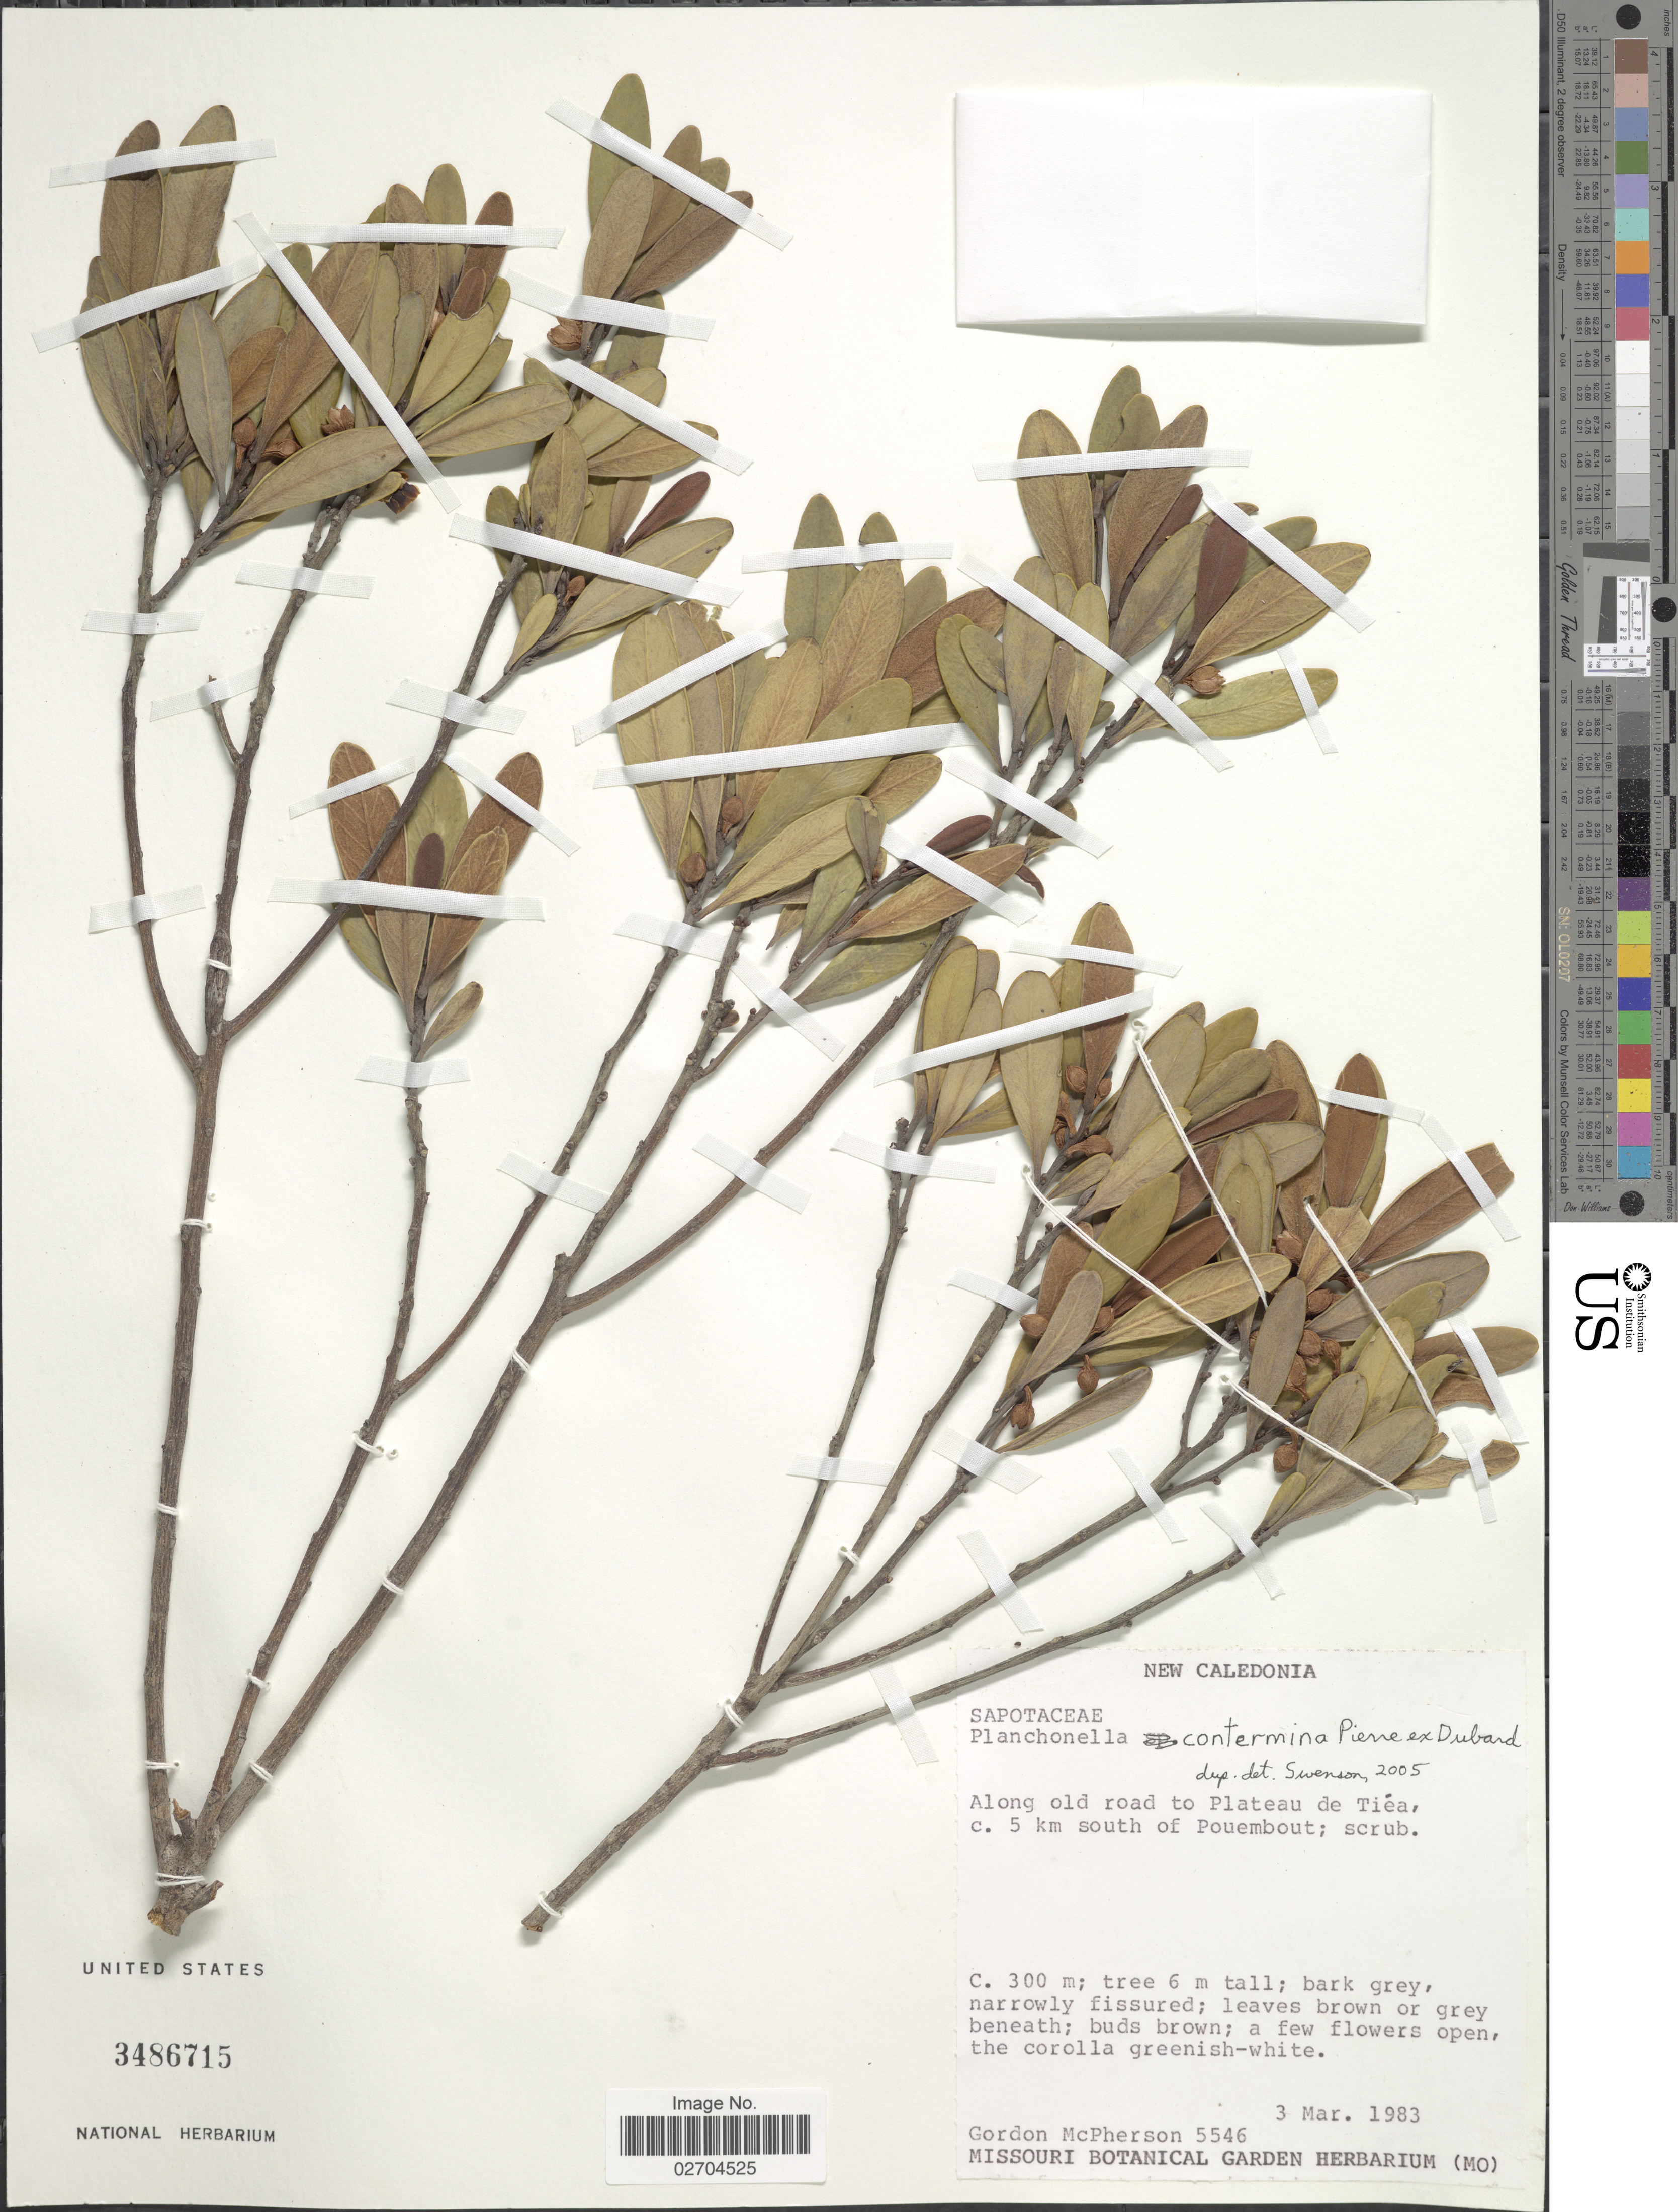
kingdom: Plantae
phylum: Tracheophyta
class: Magnoliopsida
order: Ericales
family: Sapotaceae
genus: Planchonella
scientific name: Planchonella contermina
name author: Pierre ex Dubard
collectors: G. D. McPherson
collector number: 5546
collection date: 1983-03-03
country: New Caledonia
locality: New Caledonia. Along old road to Plateau de Tiea c. 5 km south of Pouembout.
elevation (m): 300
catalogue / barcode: US 3486715